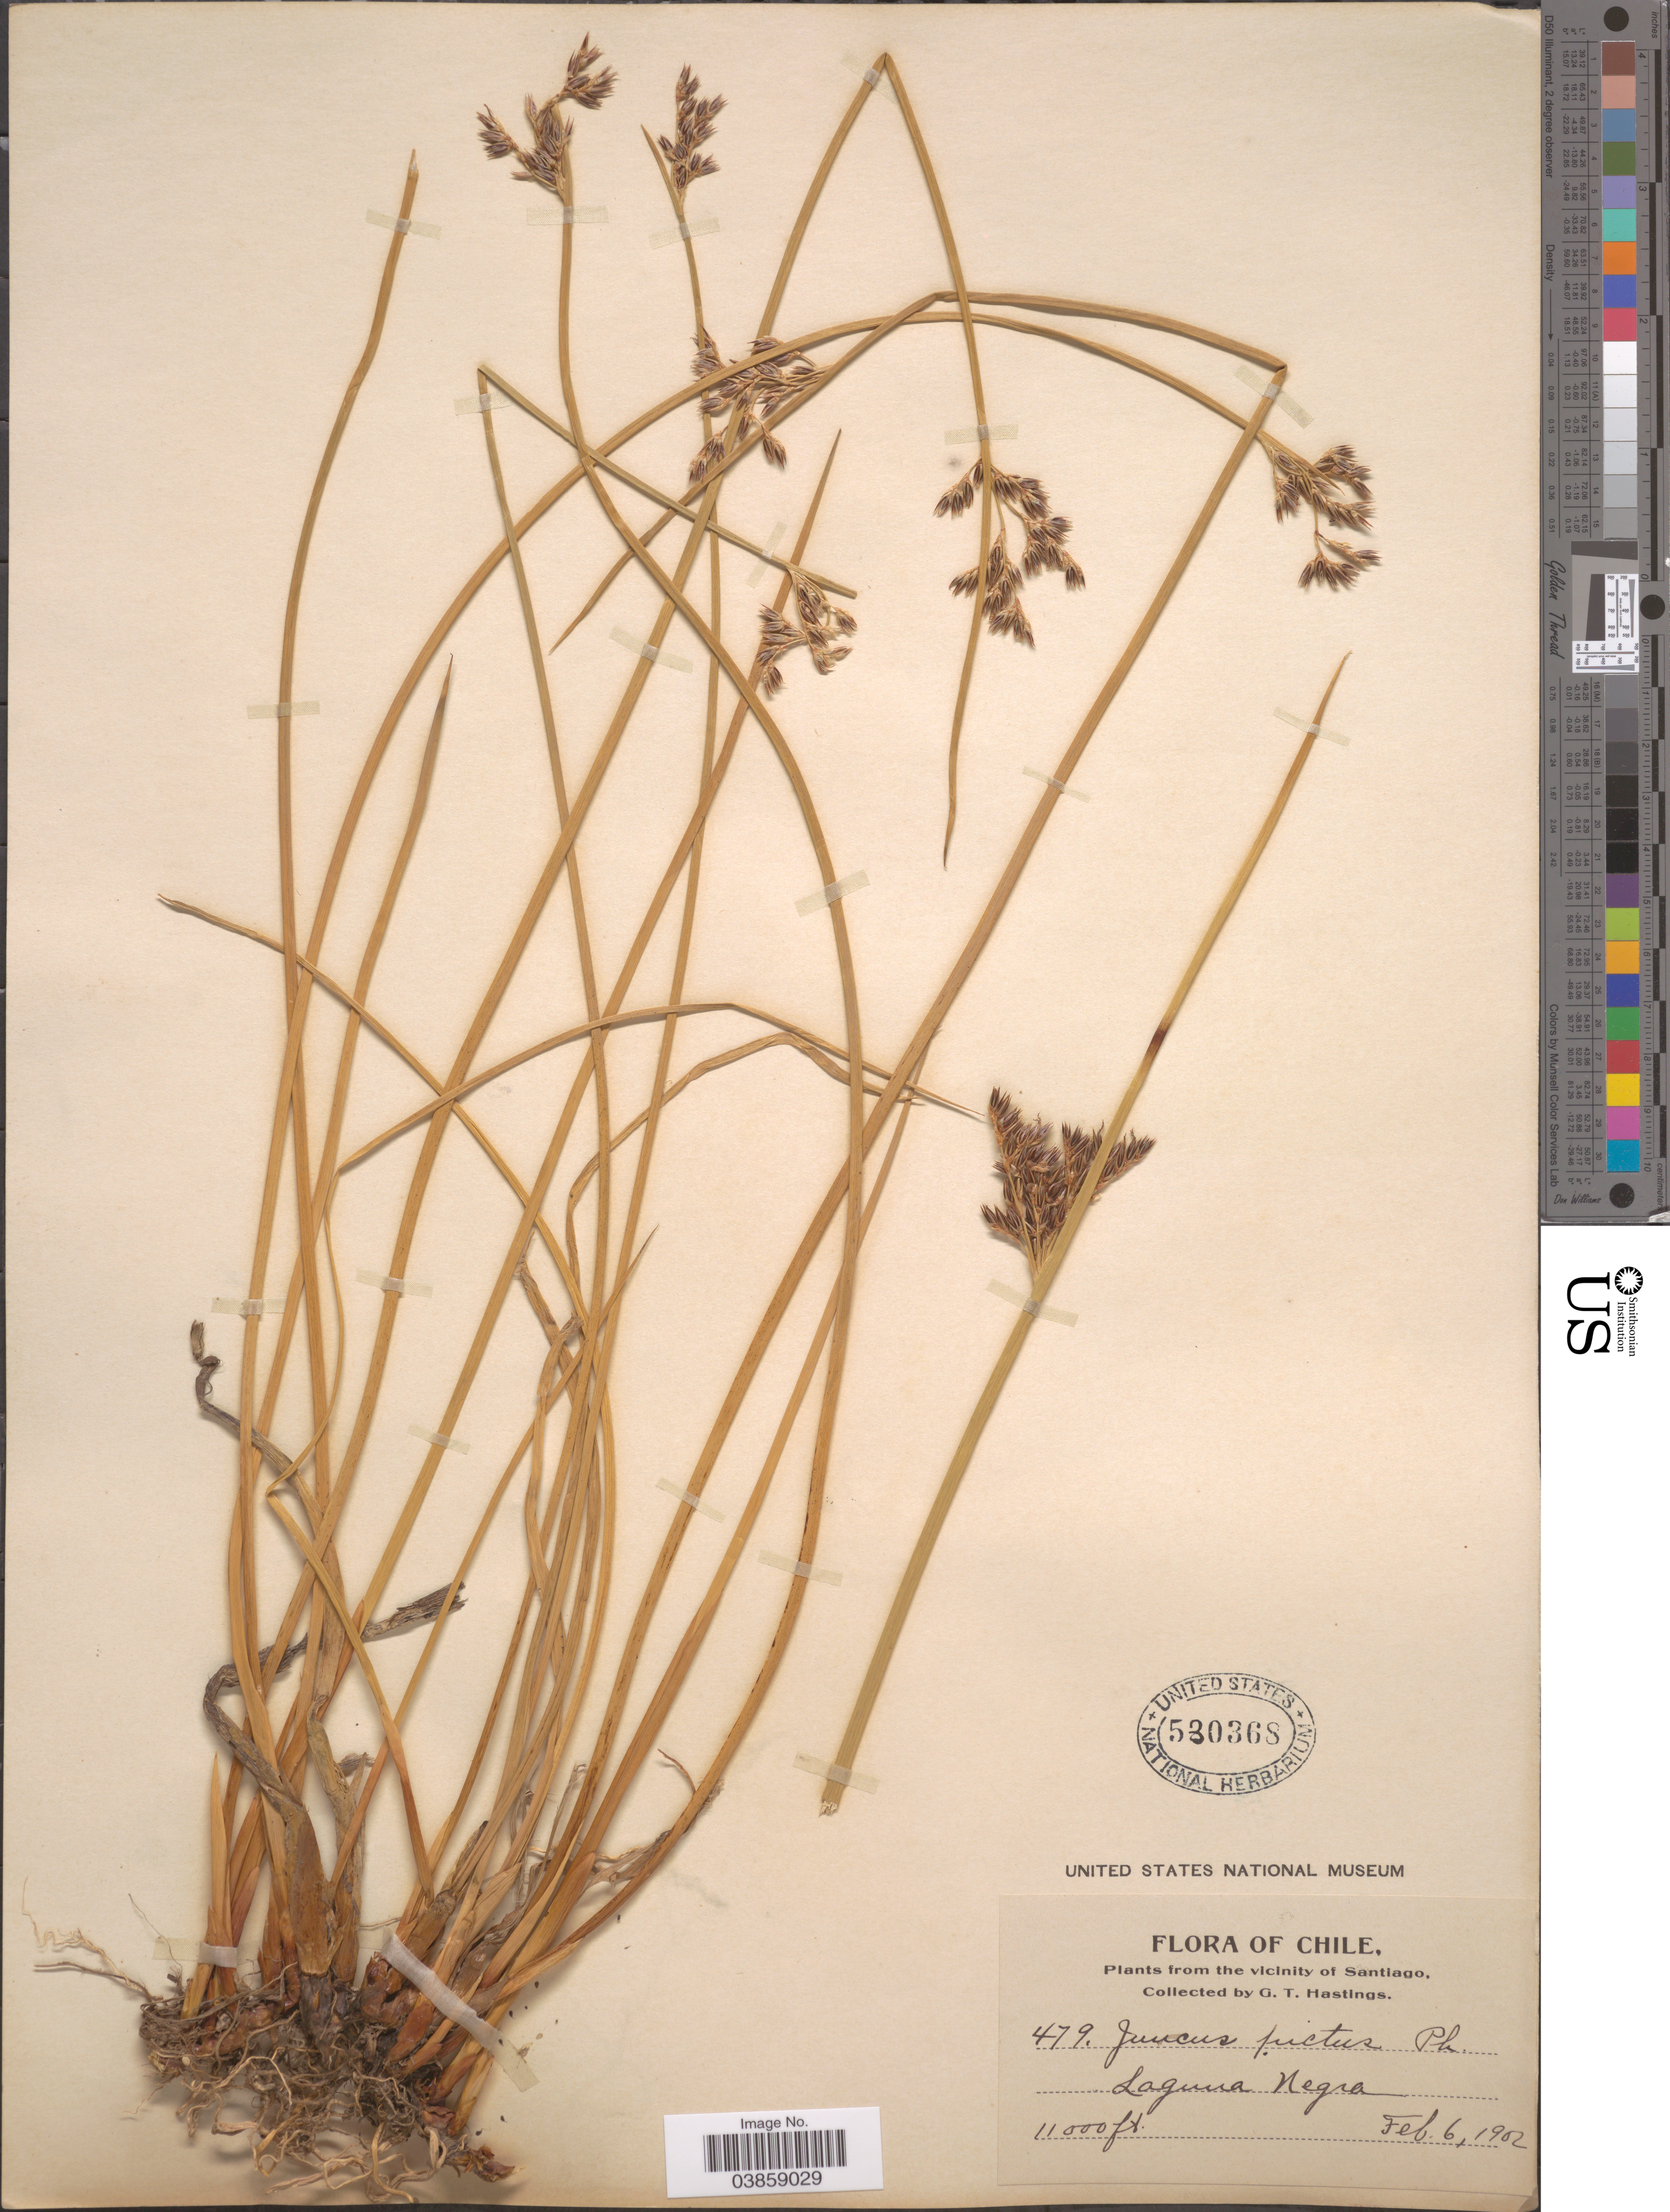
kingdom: Plantae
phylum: Tracheophyta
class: Liliopsida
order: Poales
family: Juncaceae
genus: Juncus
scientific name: Juncus balticus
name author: Willd.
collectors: G. Hastings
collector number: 479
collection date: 1902-02-06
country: Chile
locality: The vicinity of Santiago. Laguna Negra.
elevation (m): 3353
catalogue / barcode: US 530368